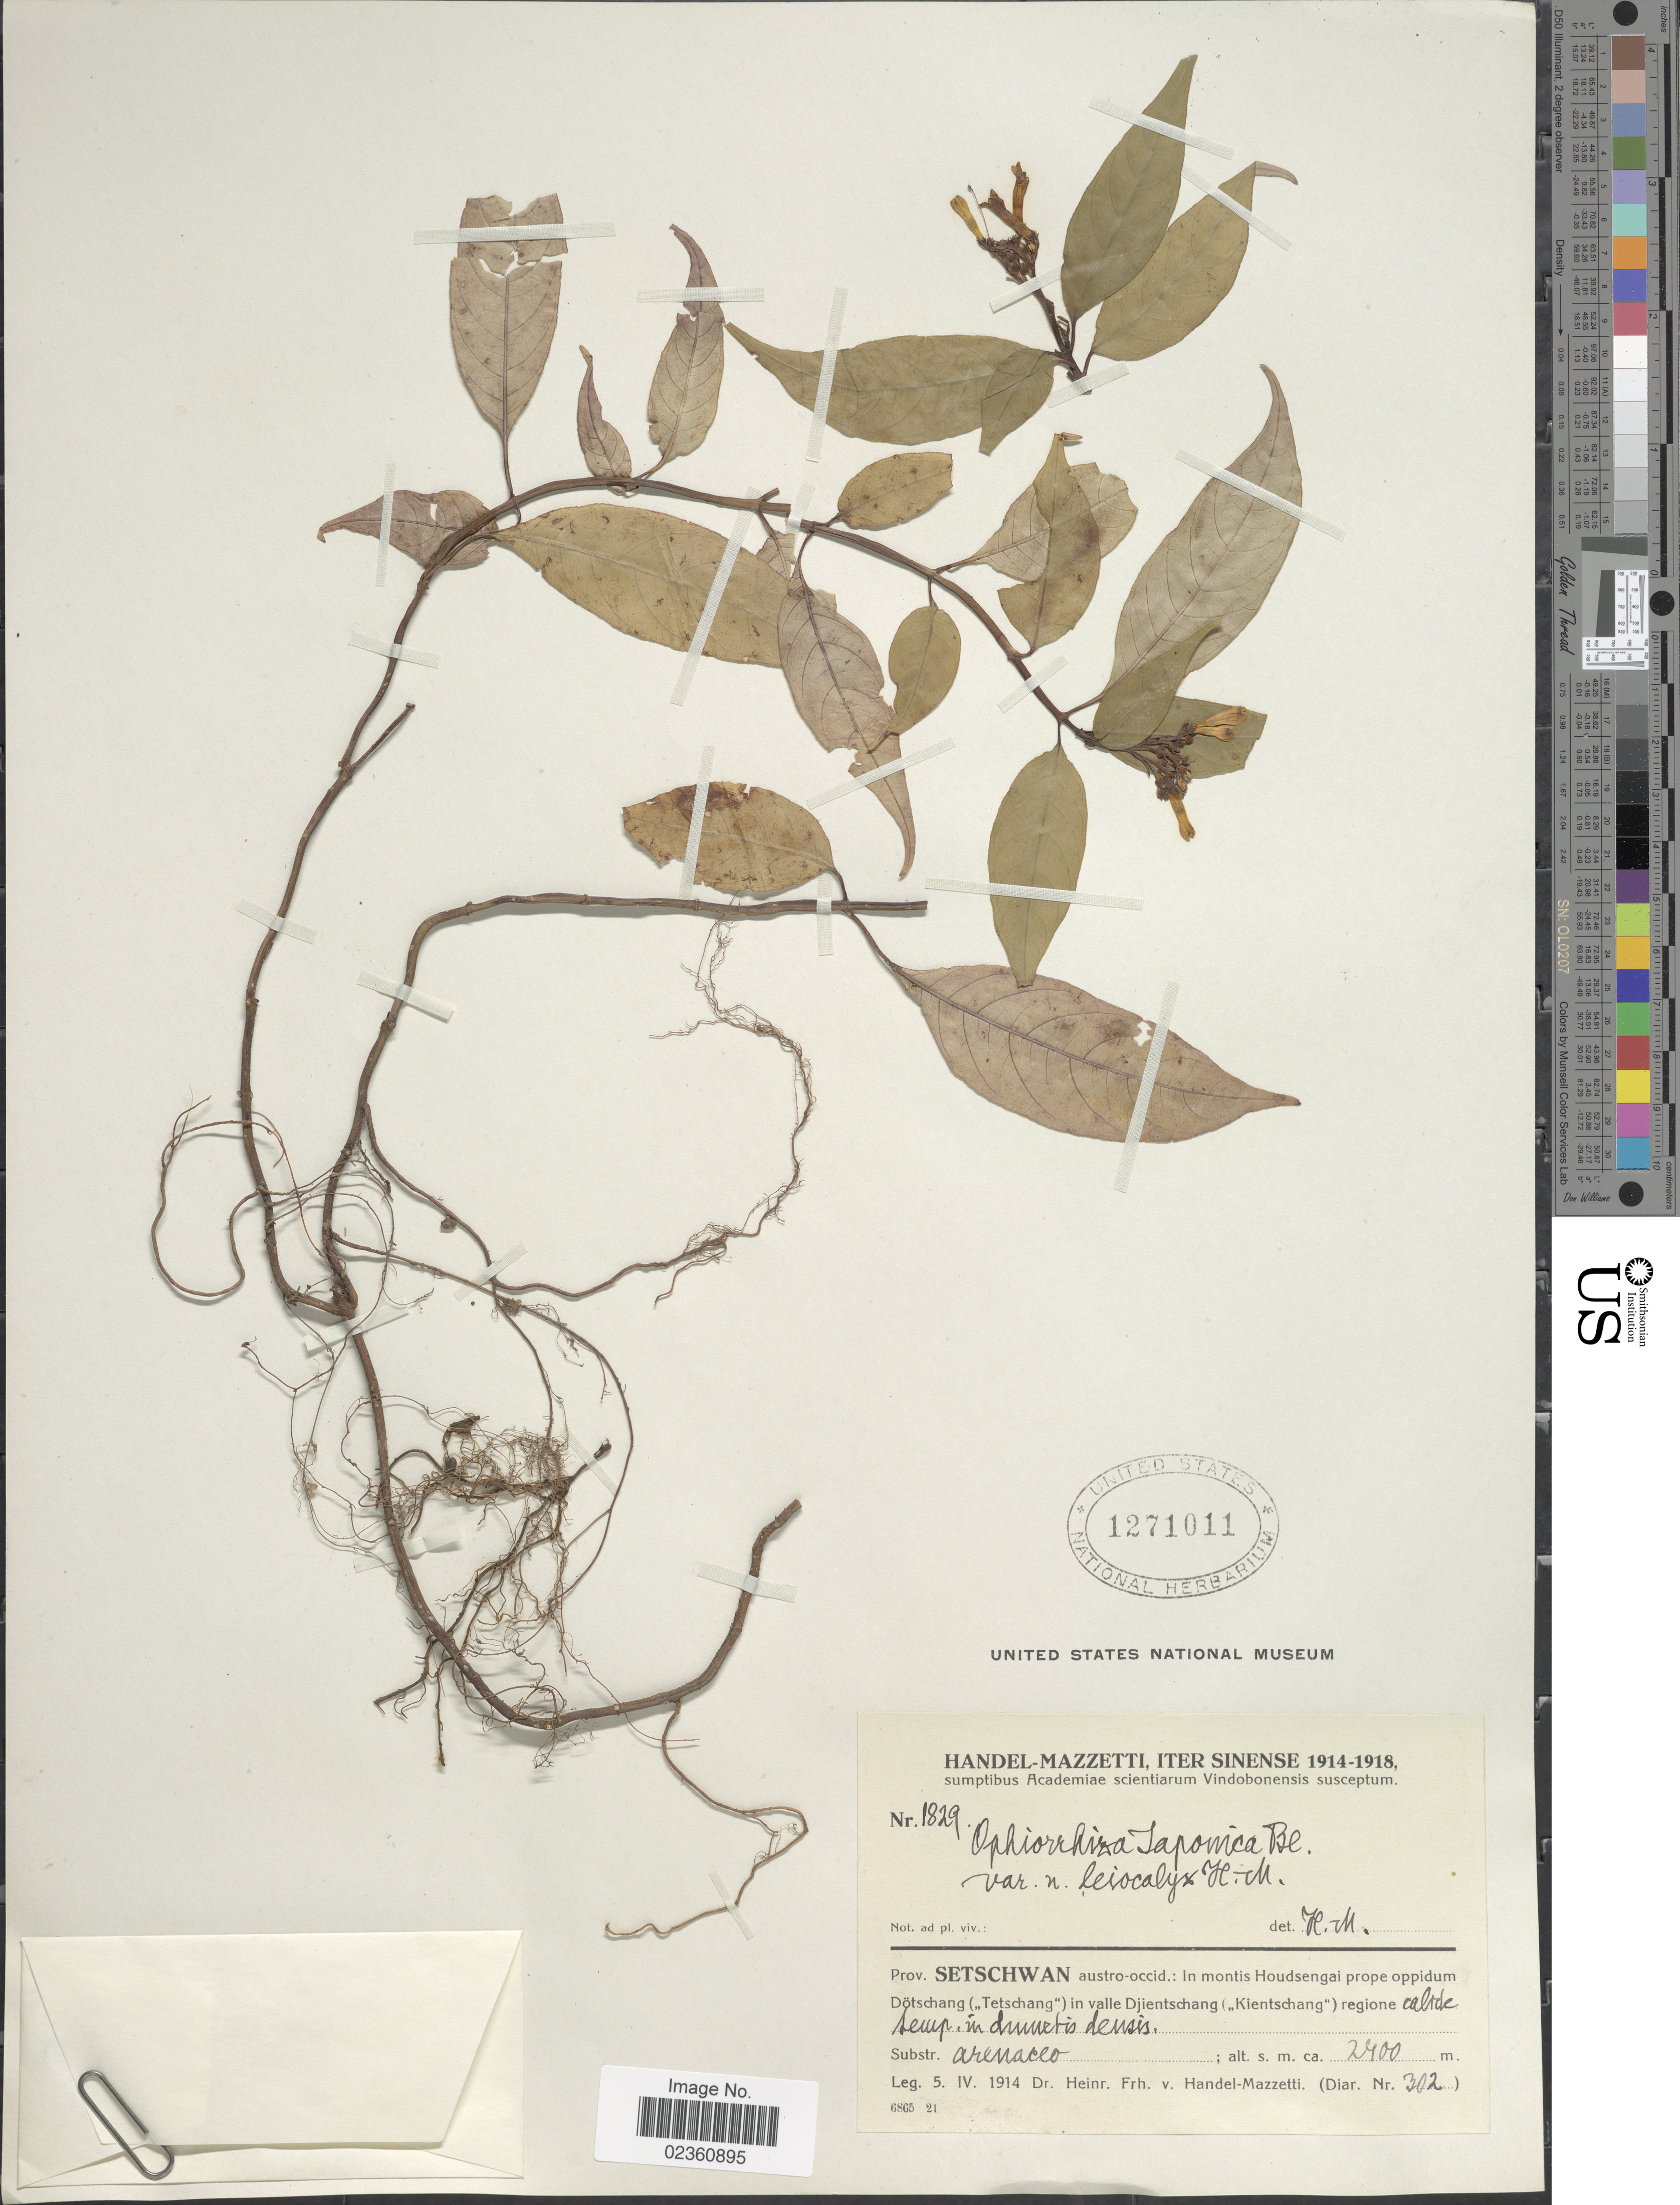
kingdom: Plantae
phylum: Tracheophyta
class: Magnoliopsida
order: Gentianales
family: Rubiaceae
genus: Ophiorrhiza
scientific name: Ophiorrhiza japonica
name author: Blume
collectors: H. Handel-Mazzetti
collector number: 302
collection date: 1914-04-05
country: China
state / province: Sichuan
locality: Prov. Setschwan austro-occid: In montis Houdsengai prope oppidum Dötschang (,,Tetschang') in valle Djientschang (,,Kientschang') regione calide semp in dunnetis densis, in dumetis densis, Substr arenaceo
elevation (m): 2400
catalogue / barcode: US 1271011